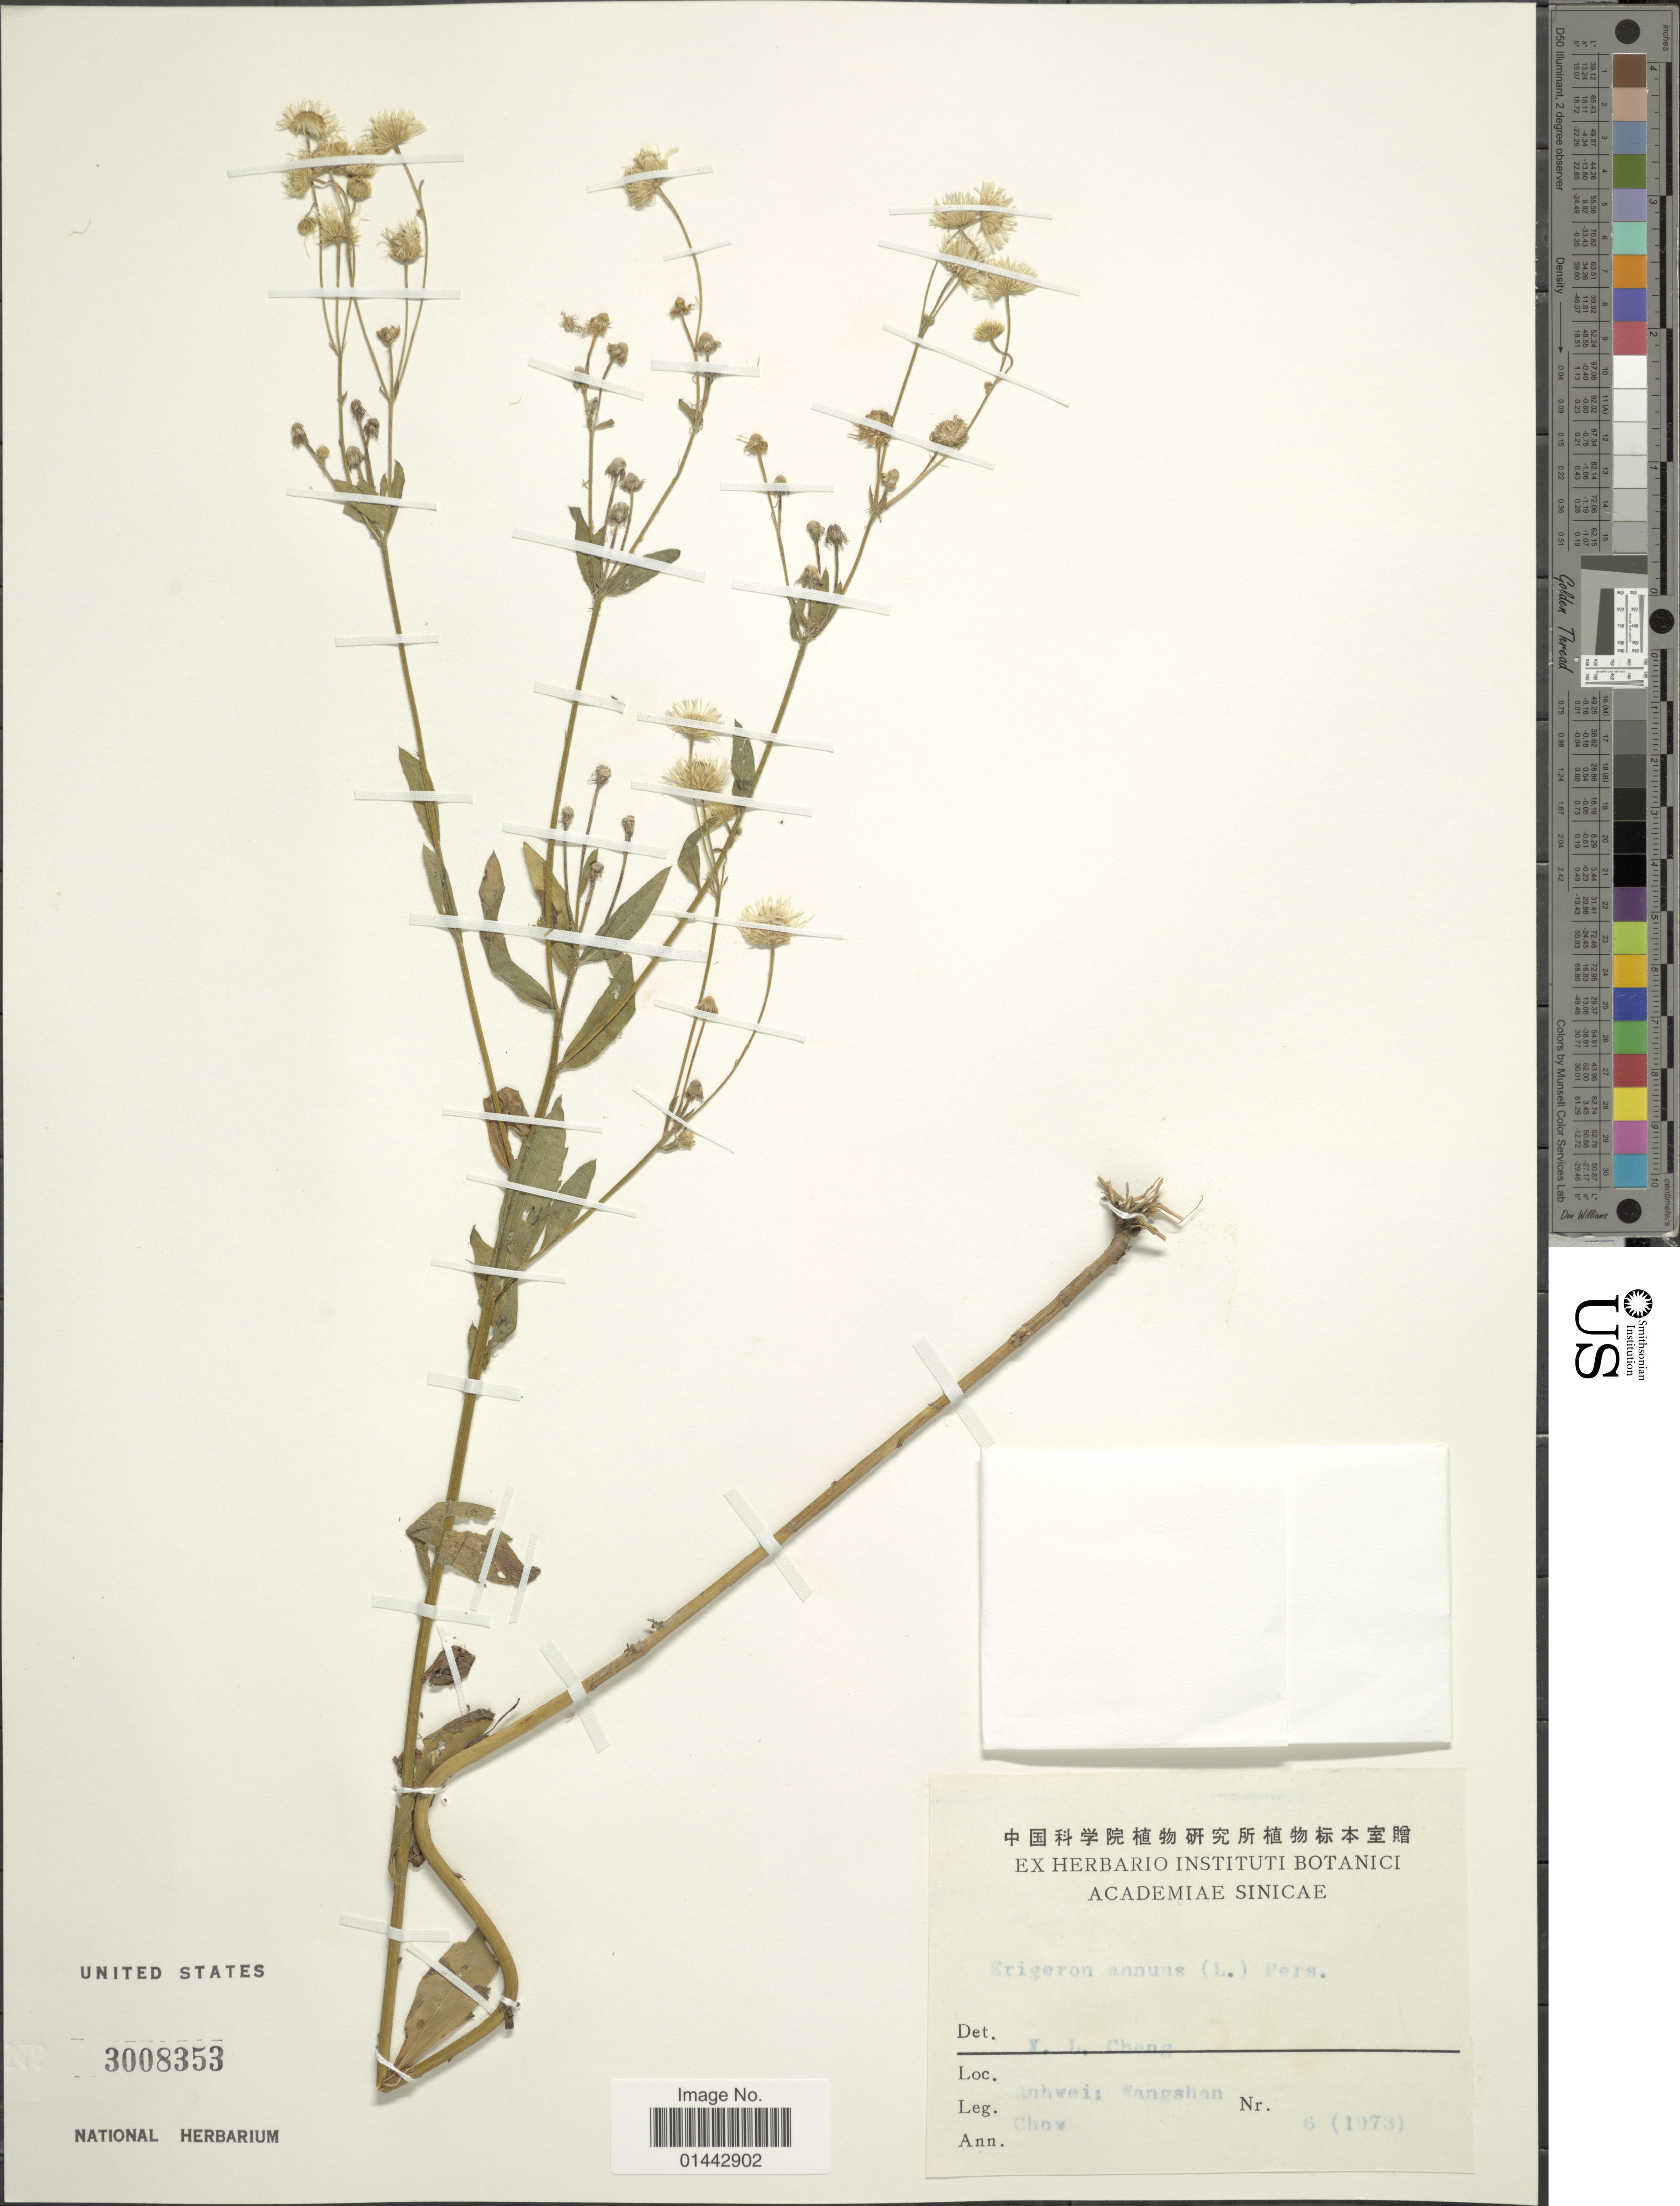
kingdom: Plantae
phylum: Tracheophyta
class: Magnoliopsida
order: Asterales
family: Asteraceae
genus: Erigeron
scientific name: Erigeron annuus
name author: (L.) Pers.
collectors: Chow, --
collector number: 6(1973)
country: China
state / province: Anhui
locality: Anhwei: Wangshan.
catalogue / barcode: US 3008353